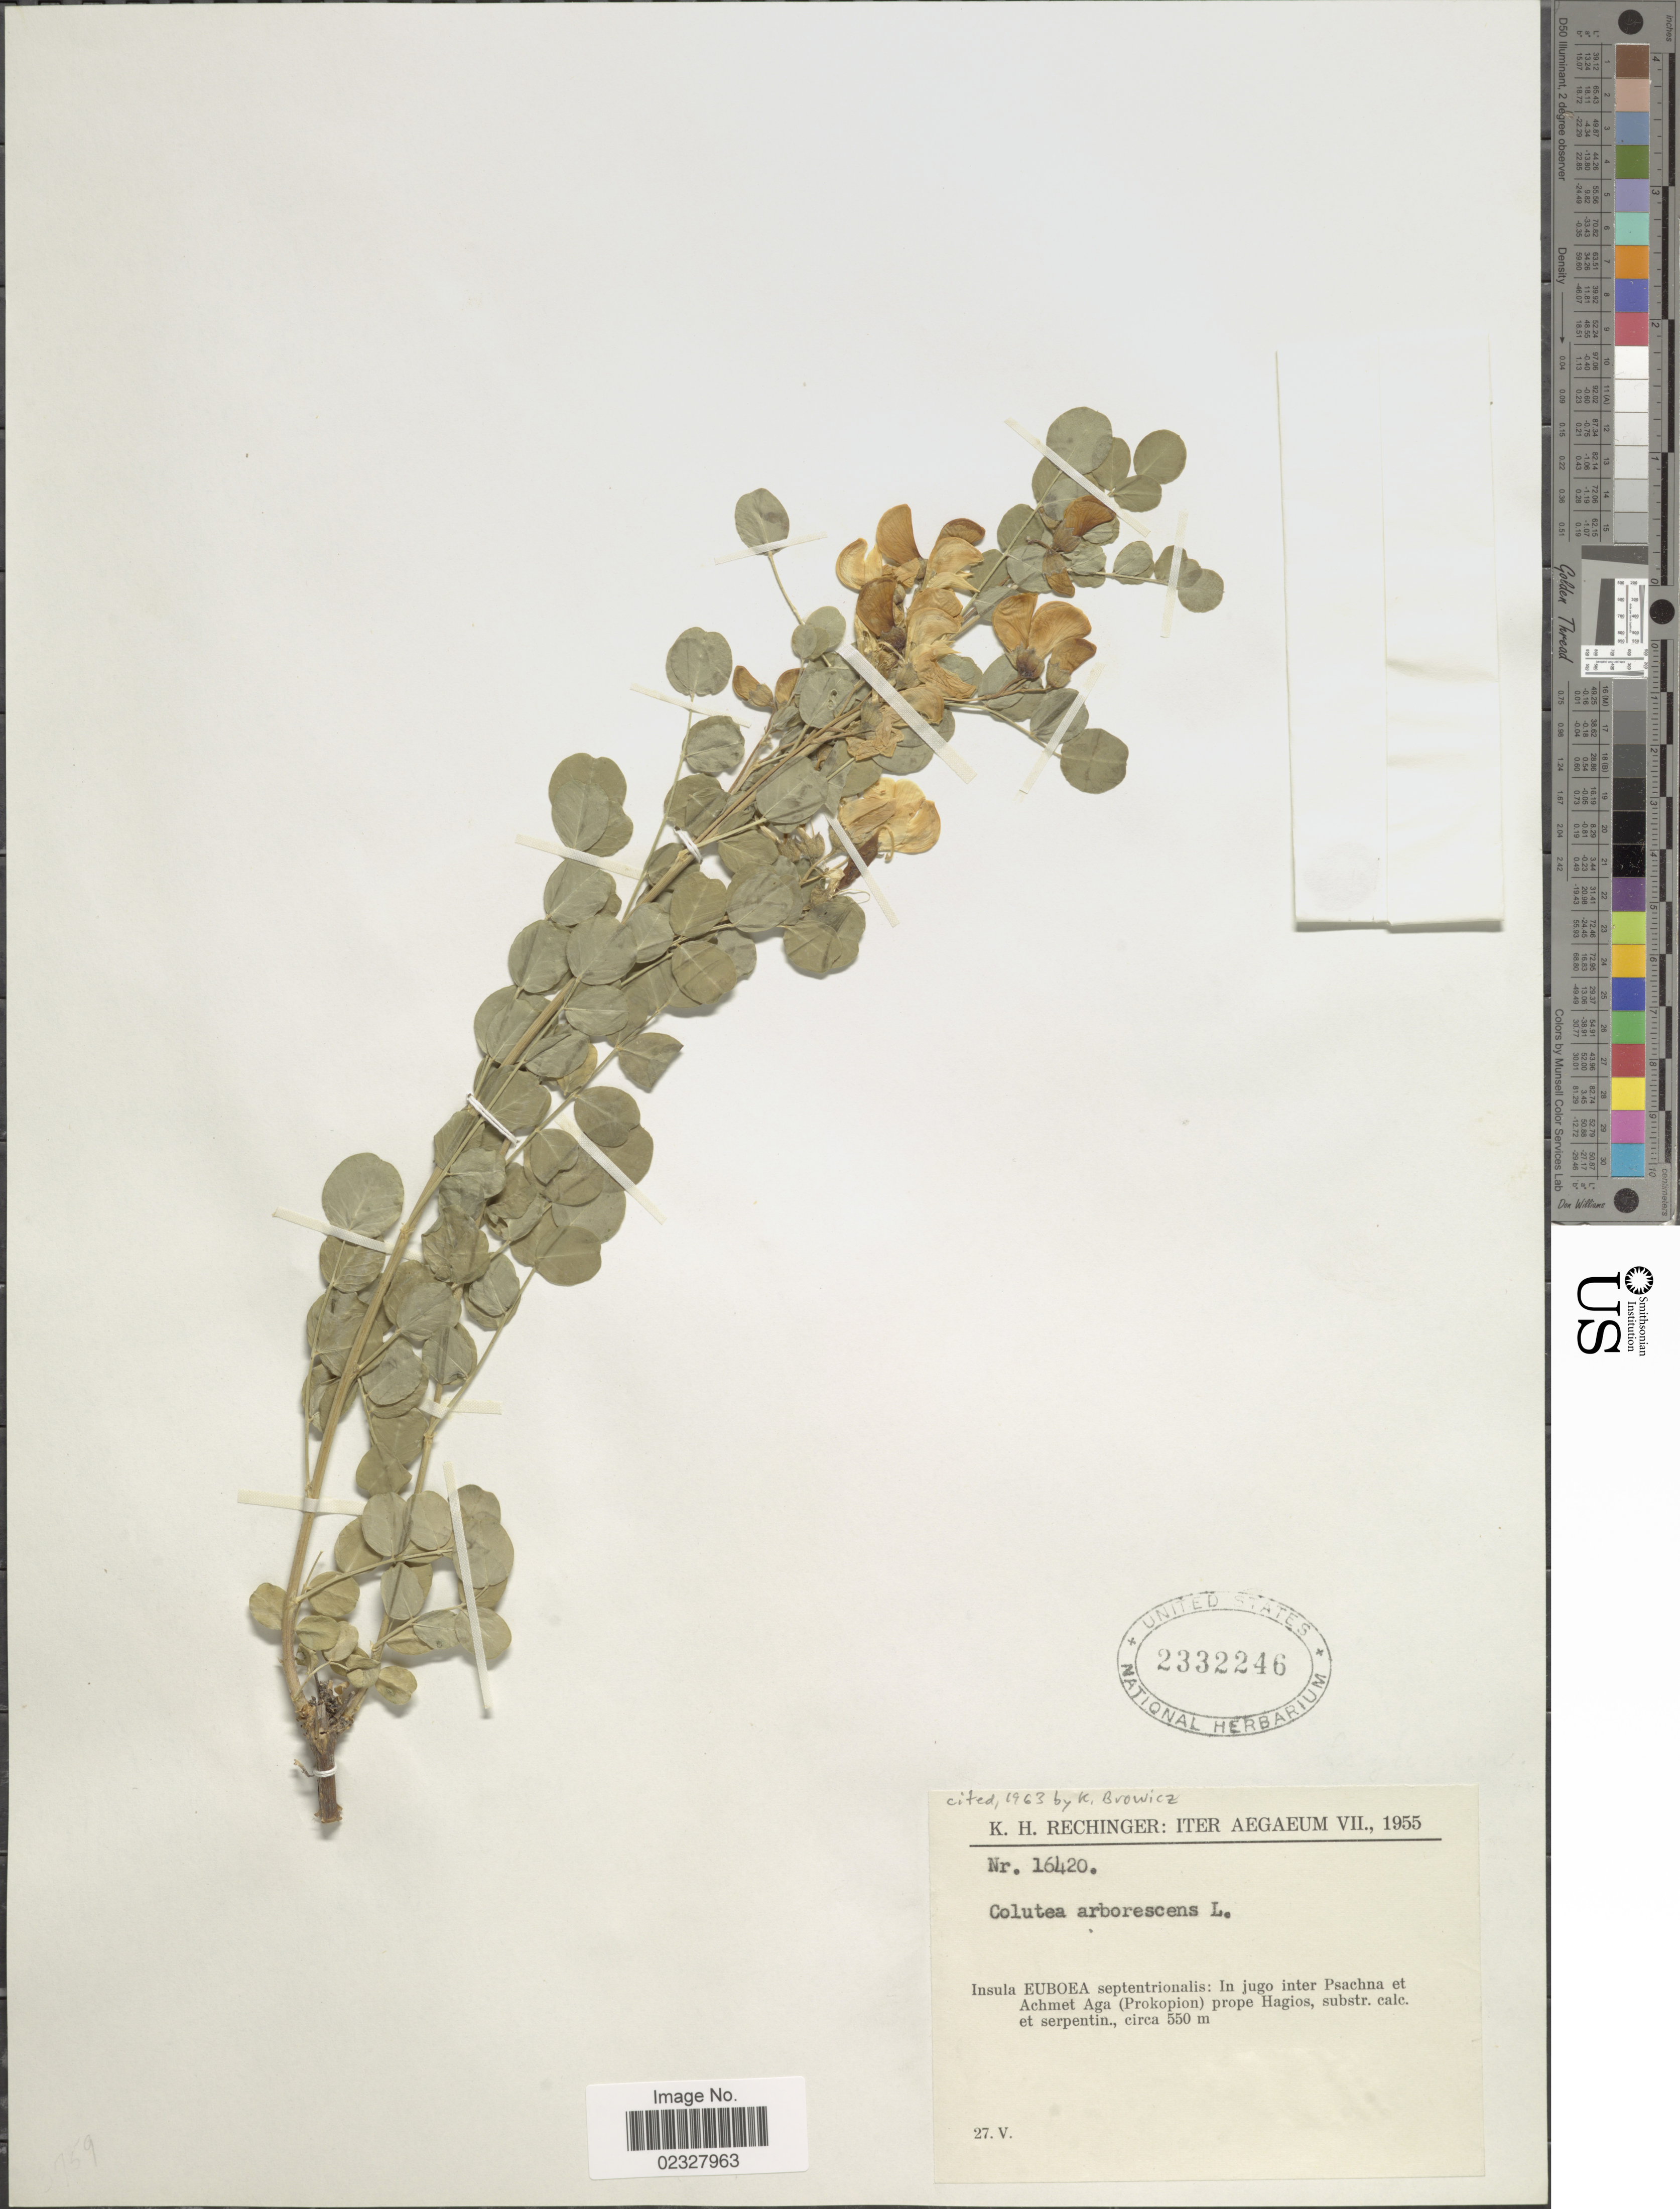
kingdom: Plantae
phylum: Tracheophyta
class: Magnoliopsida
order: Fabales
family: Fabaceae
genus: Colutea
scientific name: Colutea arborescens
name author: L.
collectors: K. H. Rechinger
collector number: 146420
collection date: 1955-05-27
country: Greece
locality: Aegaeum, Insula Euboea septentrionalis: in jugo inter Psachna et Achmet Aga (Prokopion) prope Hagios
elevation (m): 550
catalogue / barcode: US 2332246